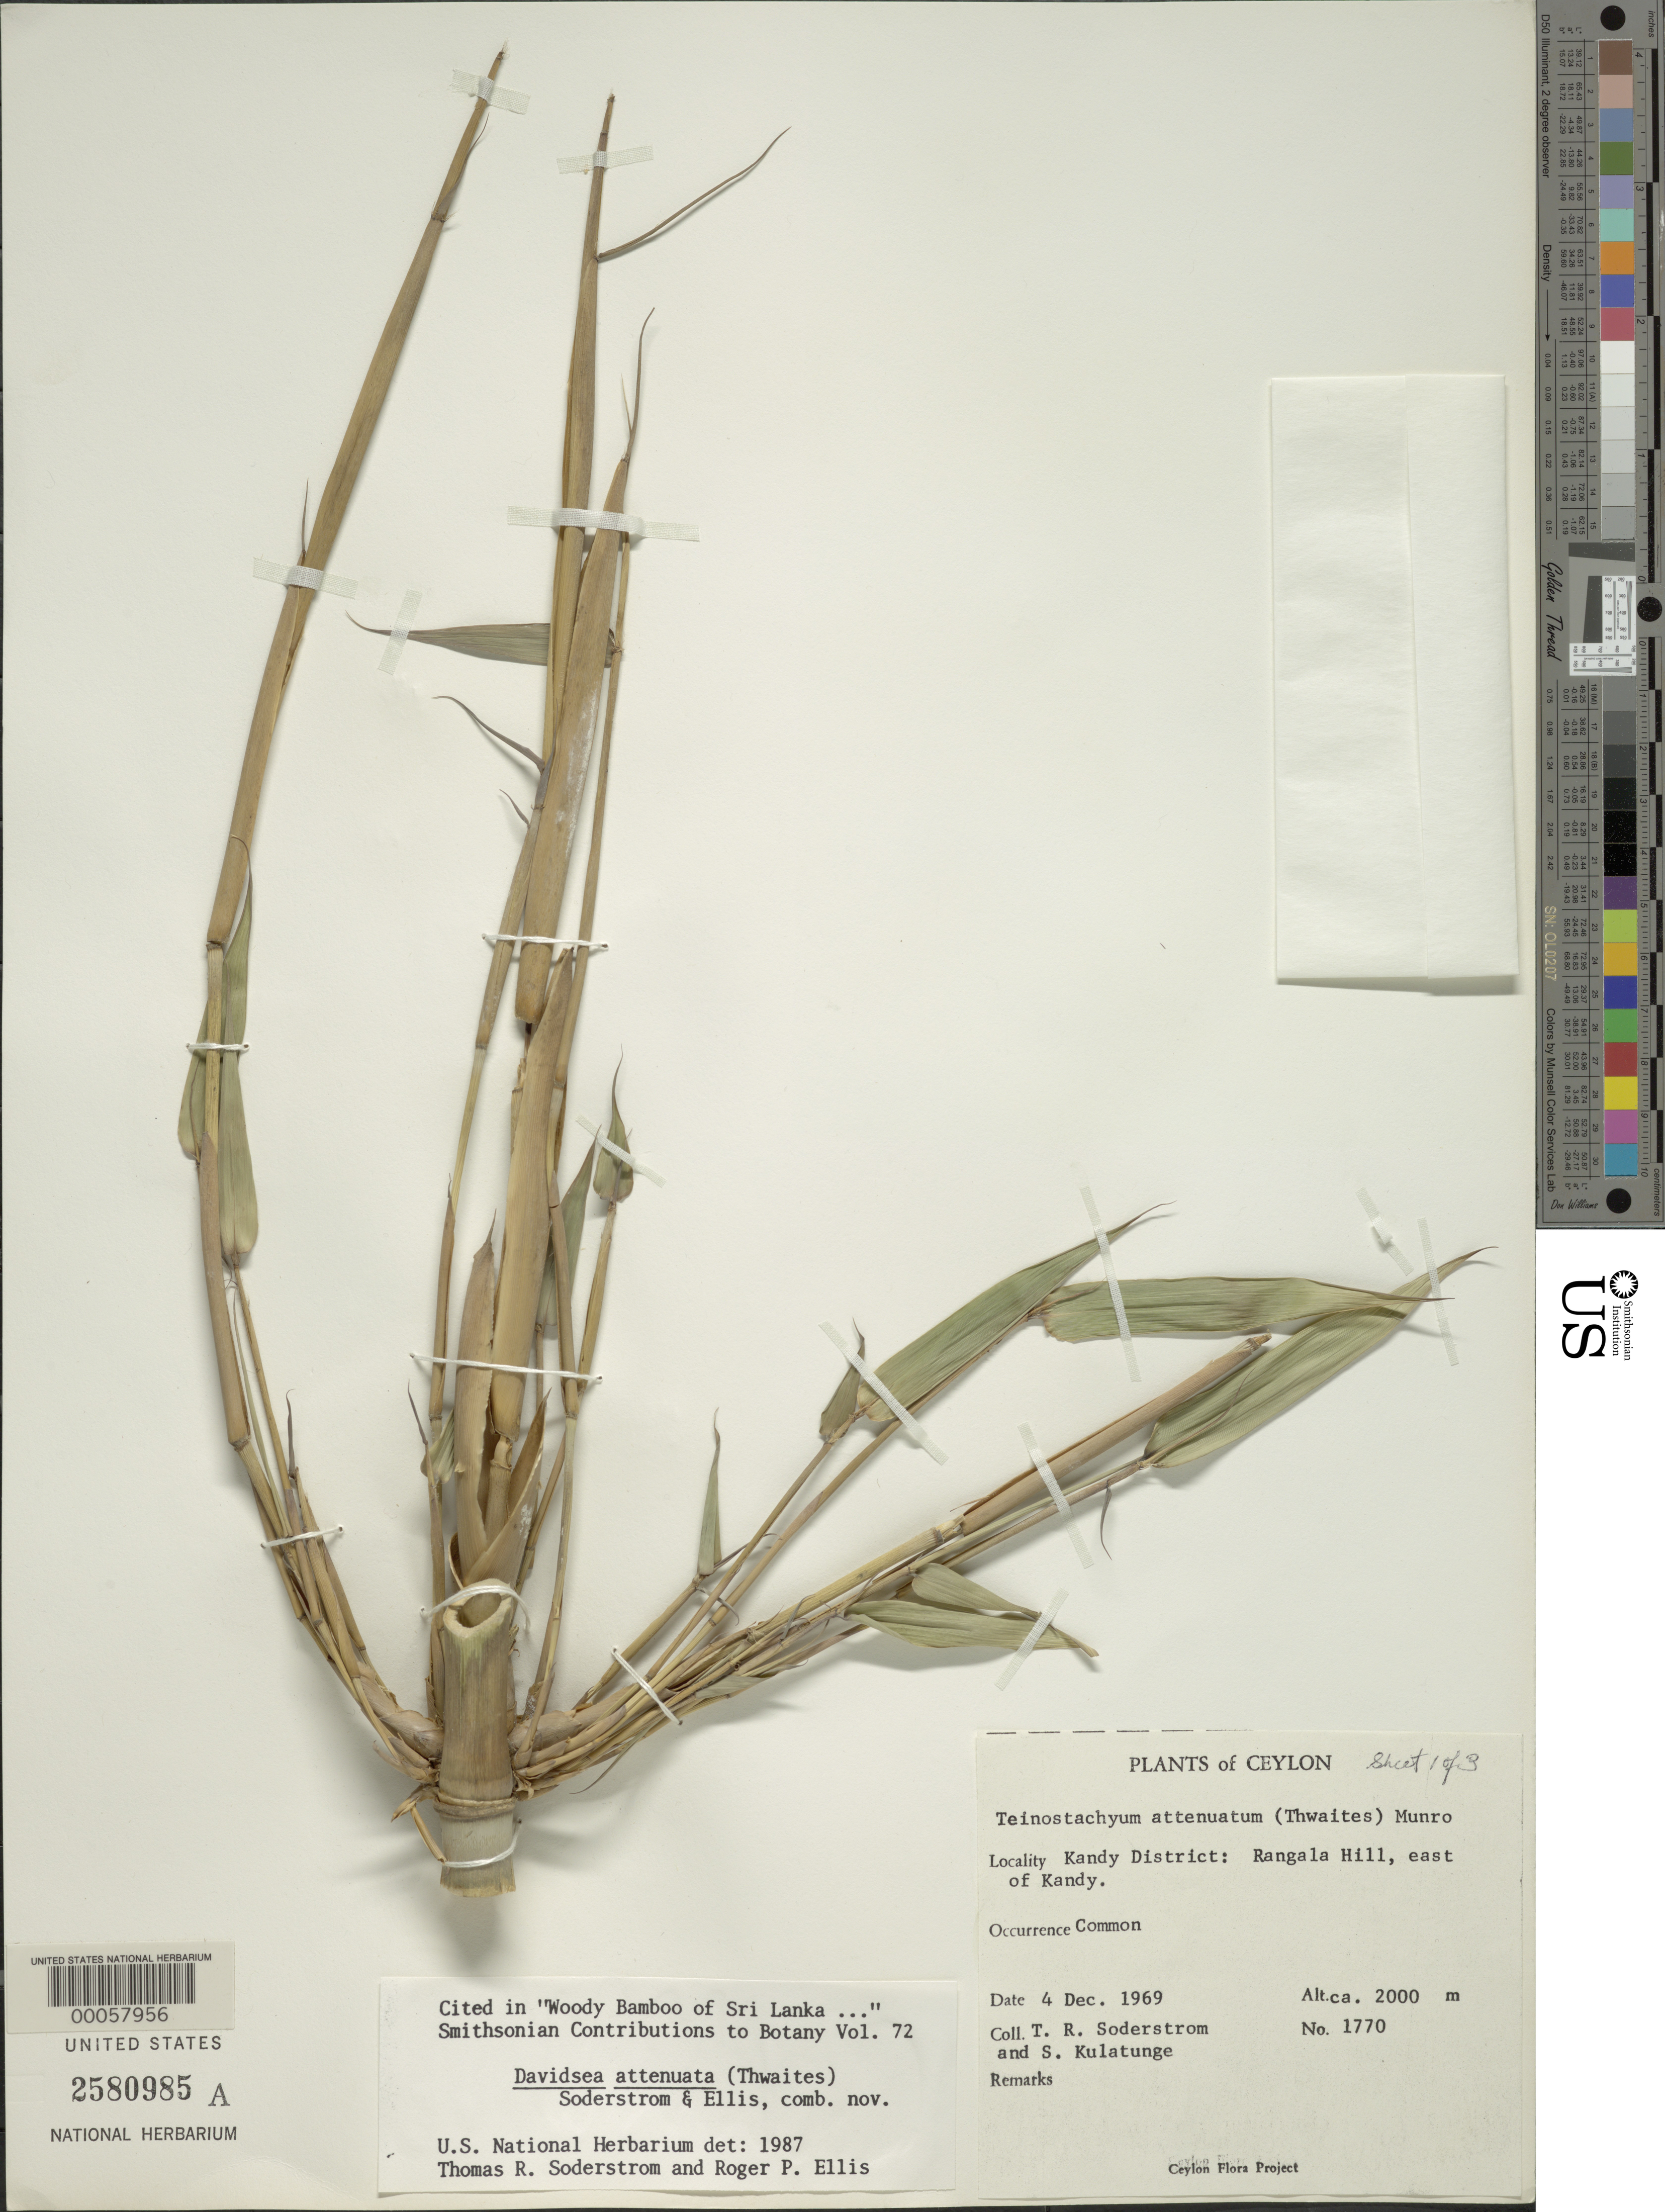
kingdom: Plantae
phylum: Tracheophyta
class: Liliopsida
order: Poales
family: Poaceae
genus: Davidsea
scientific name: Davidsea attenuata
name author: (Thwaites) Soderstr. & R.P. Ellis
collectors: T. R. Soderstrom & S. Kulatunge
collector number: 1770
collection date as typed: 04 Dec 1969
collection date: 1969-12-04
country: Sri Lanka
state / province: Central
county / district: Kandy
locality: Rangala hill, e of kandy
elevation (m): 2000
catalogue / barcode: US 2580985A